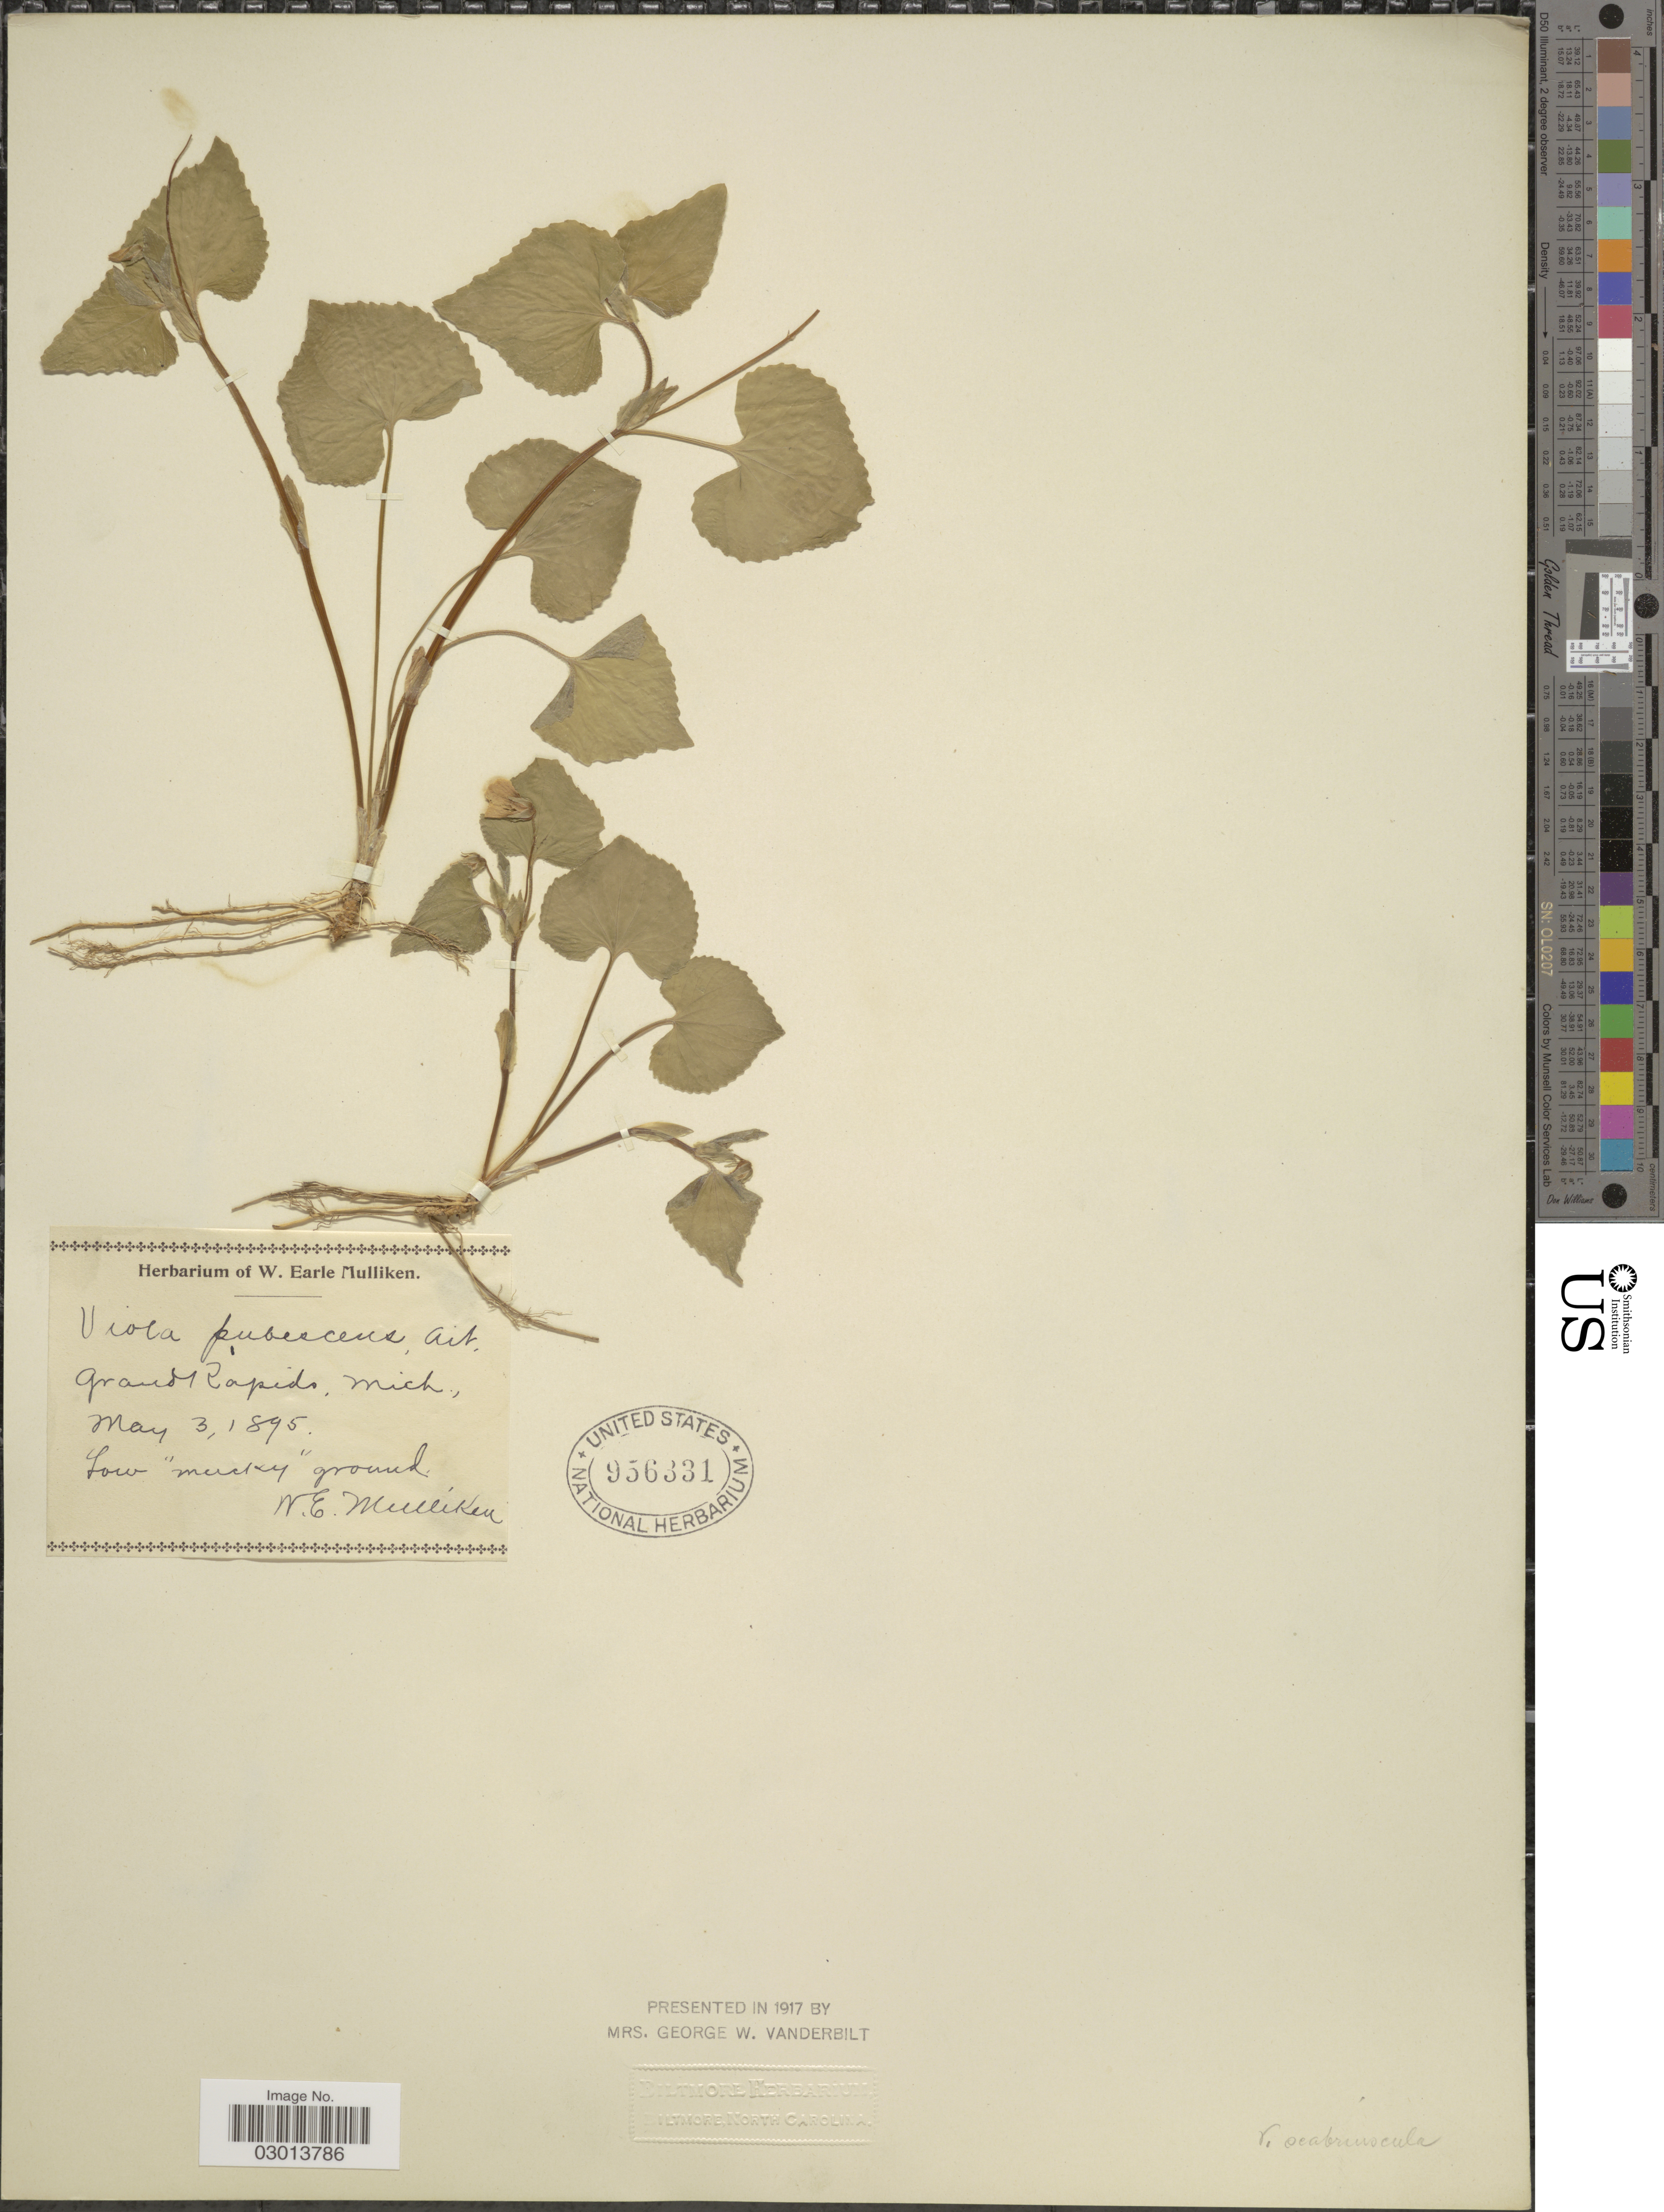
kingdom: Plantae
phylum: Tracheophyta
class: Magnoliopsida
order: Malpighiales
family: Violaceae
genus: Viola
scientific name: Viola pubescens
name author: Aiton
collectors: W. Mulliken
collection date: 1895-05-03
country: United States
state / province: Michigan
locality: Grand Rapids.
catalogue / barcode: US 956331